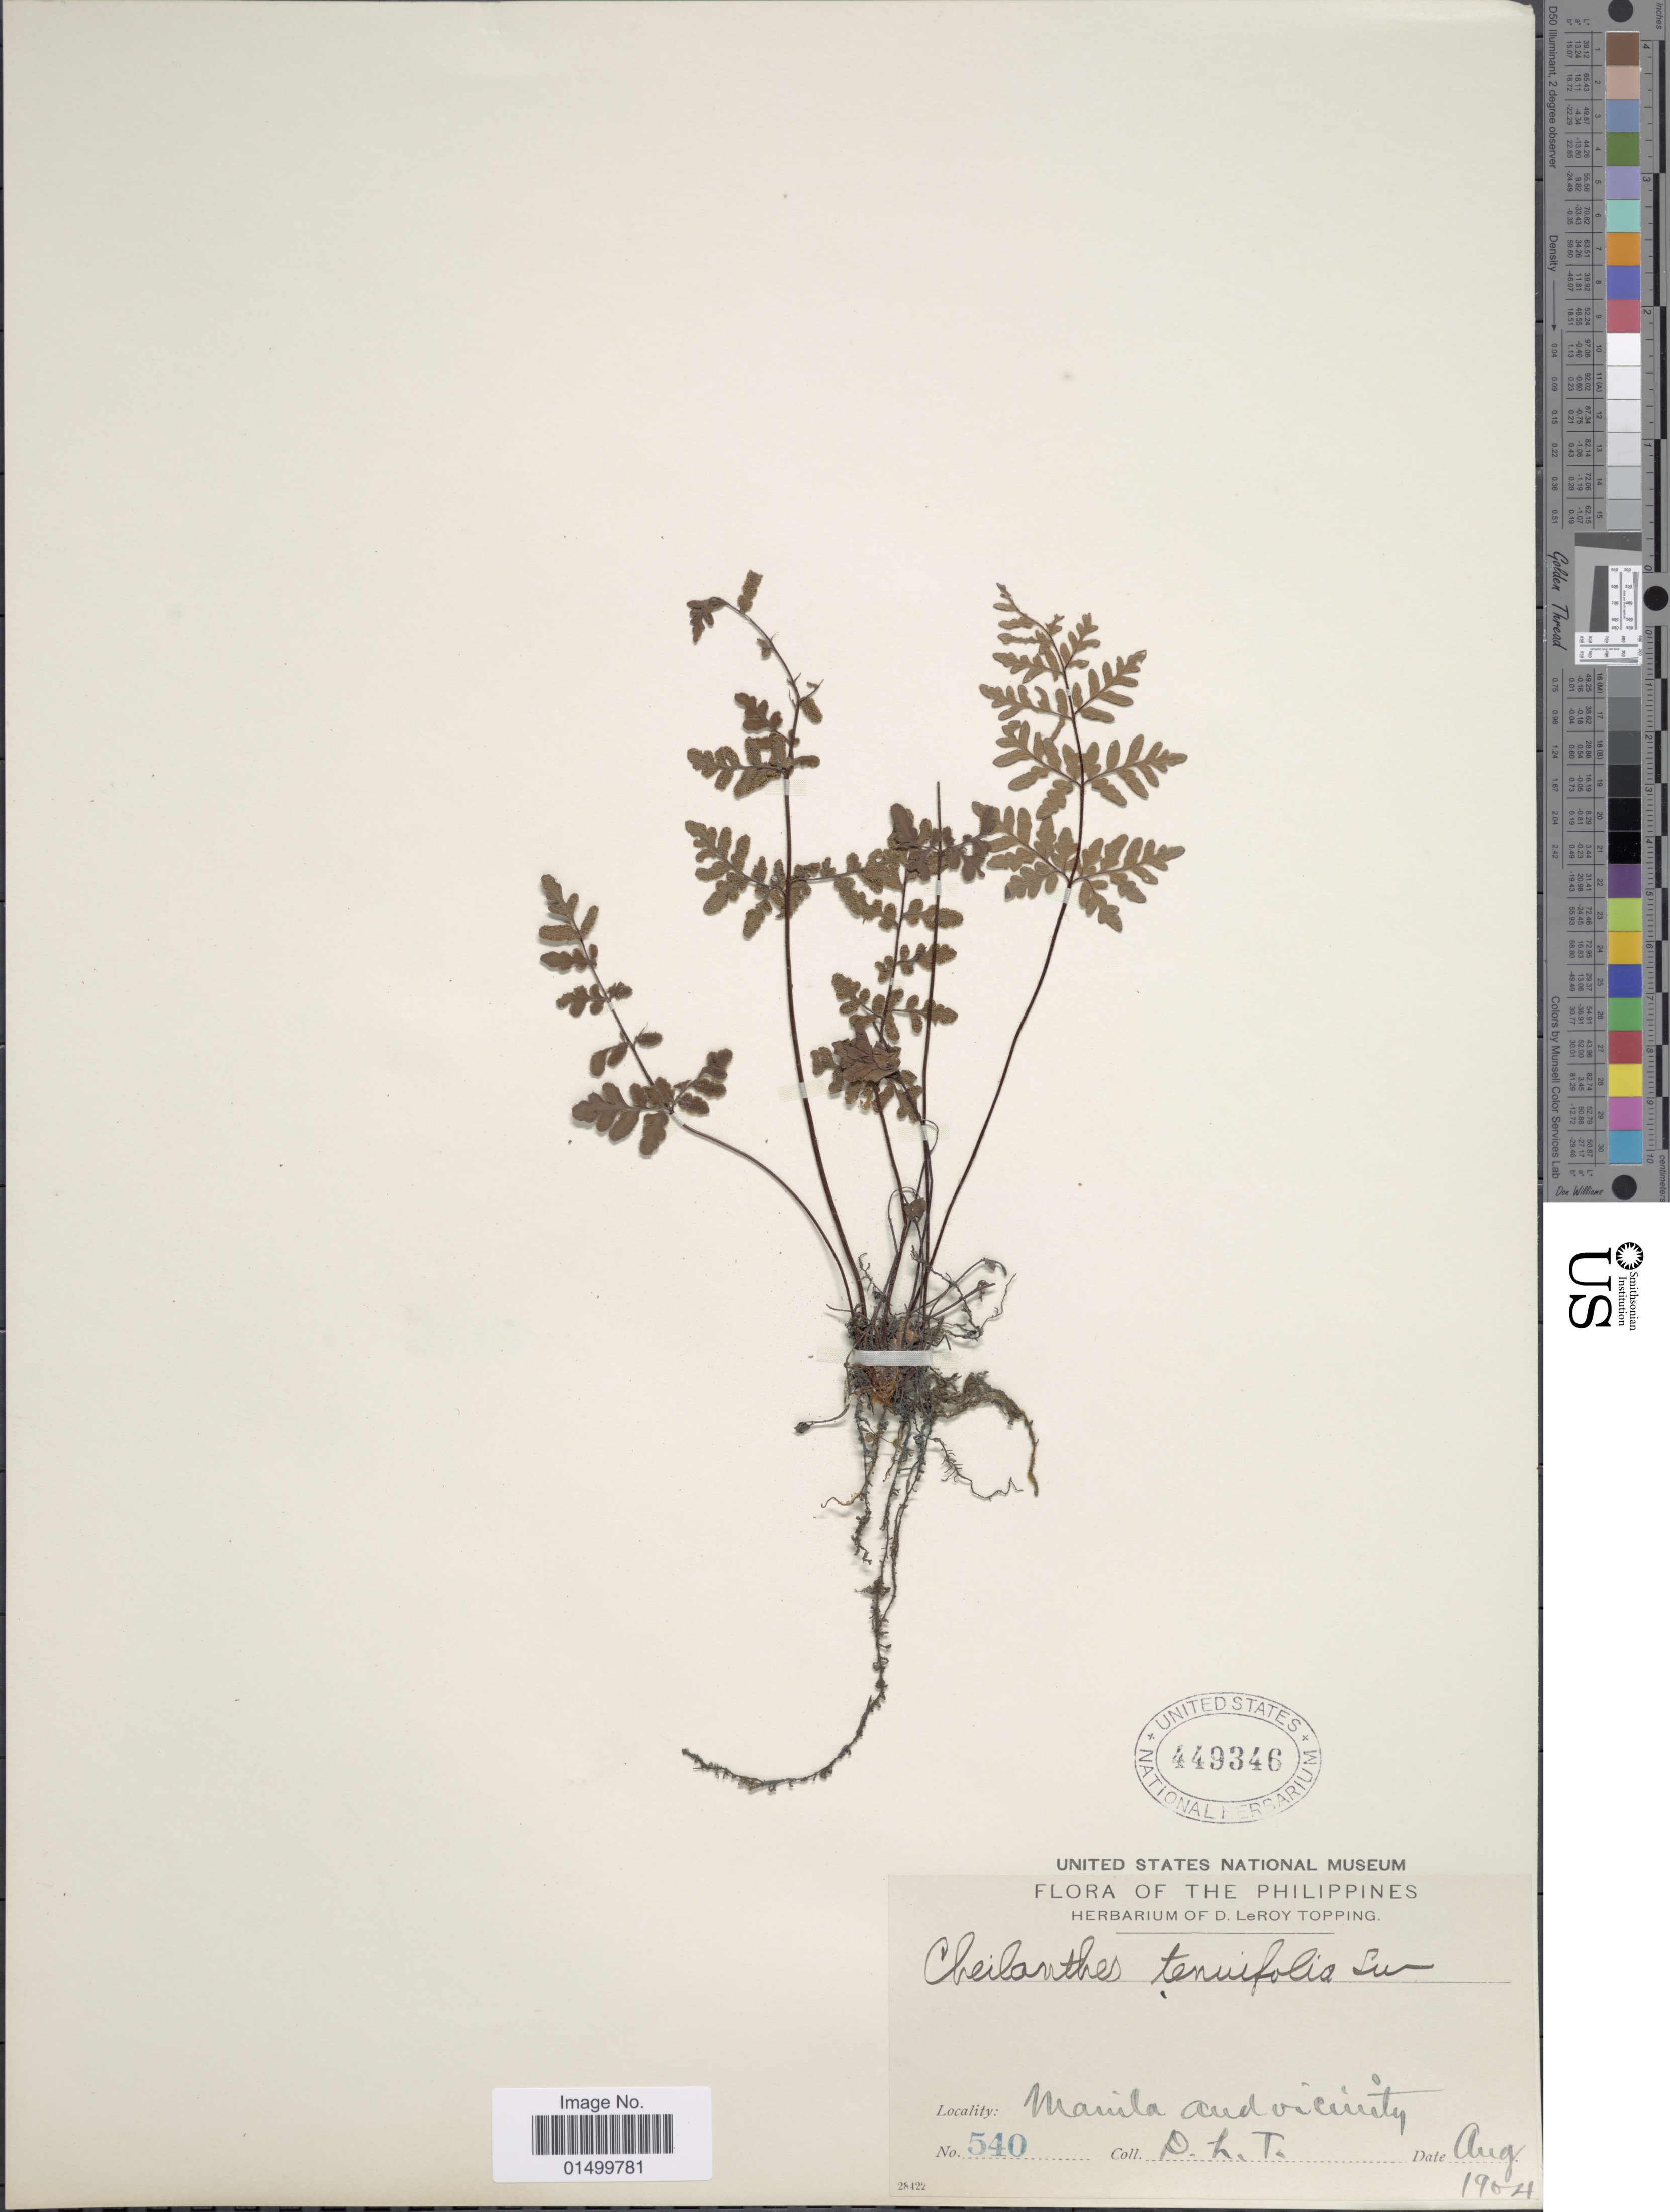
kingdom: Plantae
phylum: Tracheophyta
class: Polypodiopsida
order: Polypodiales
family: Pteridaceae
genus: Cheilanthes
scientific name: Cheilanthes pumilio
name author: (R. Br.) F. Muell.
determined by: Sosa, Karla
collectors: D. L. Topping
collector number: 540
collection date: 1904-08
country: Philippines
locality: Manila and vicinity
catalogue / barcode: US 449346